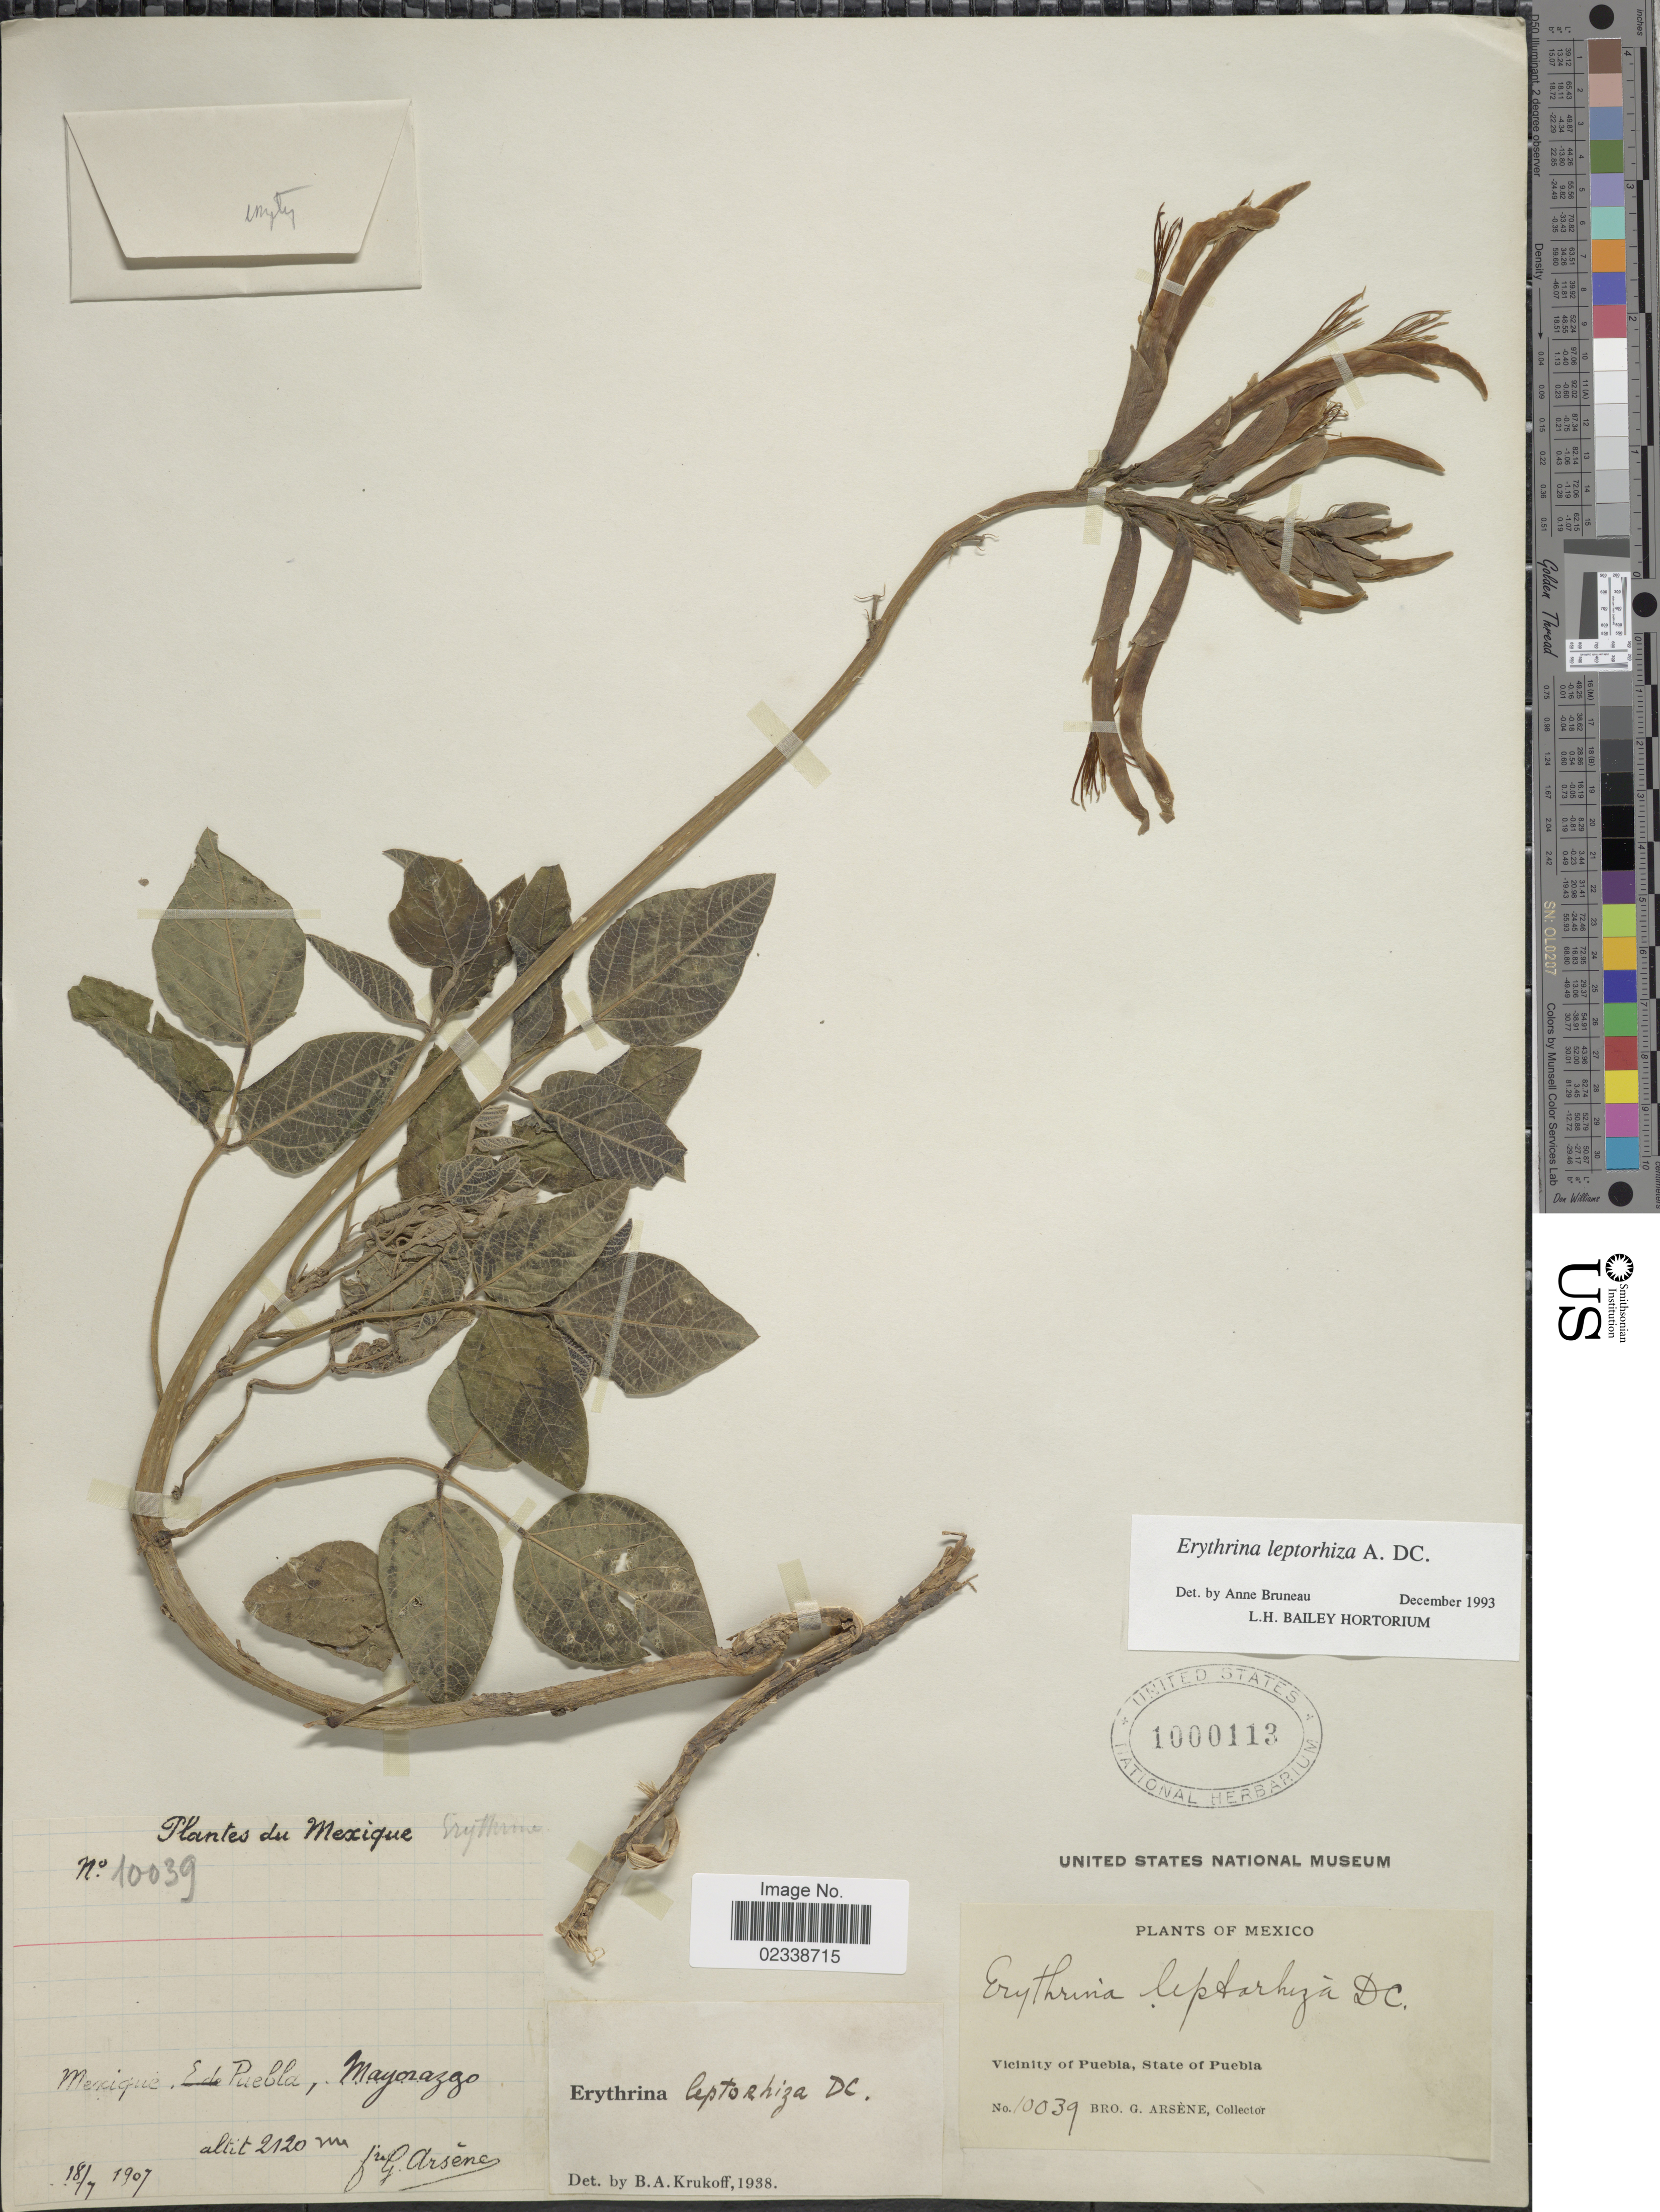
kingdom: Plantae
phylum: Tracheophyta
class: Magnoliopsida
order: Fabales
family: Fabaceae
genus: Erythrina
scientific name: Erythrina leptorhiza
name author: Moc. & Sessé ex DC.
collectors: Bro. G. Arsène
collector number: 10039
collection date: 1907-07-18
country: Mexico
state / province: Puebla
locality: Mayorazgo, Vicinity of Puebla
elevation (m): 2120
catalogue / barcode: US 1000113